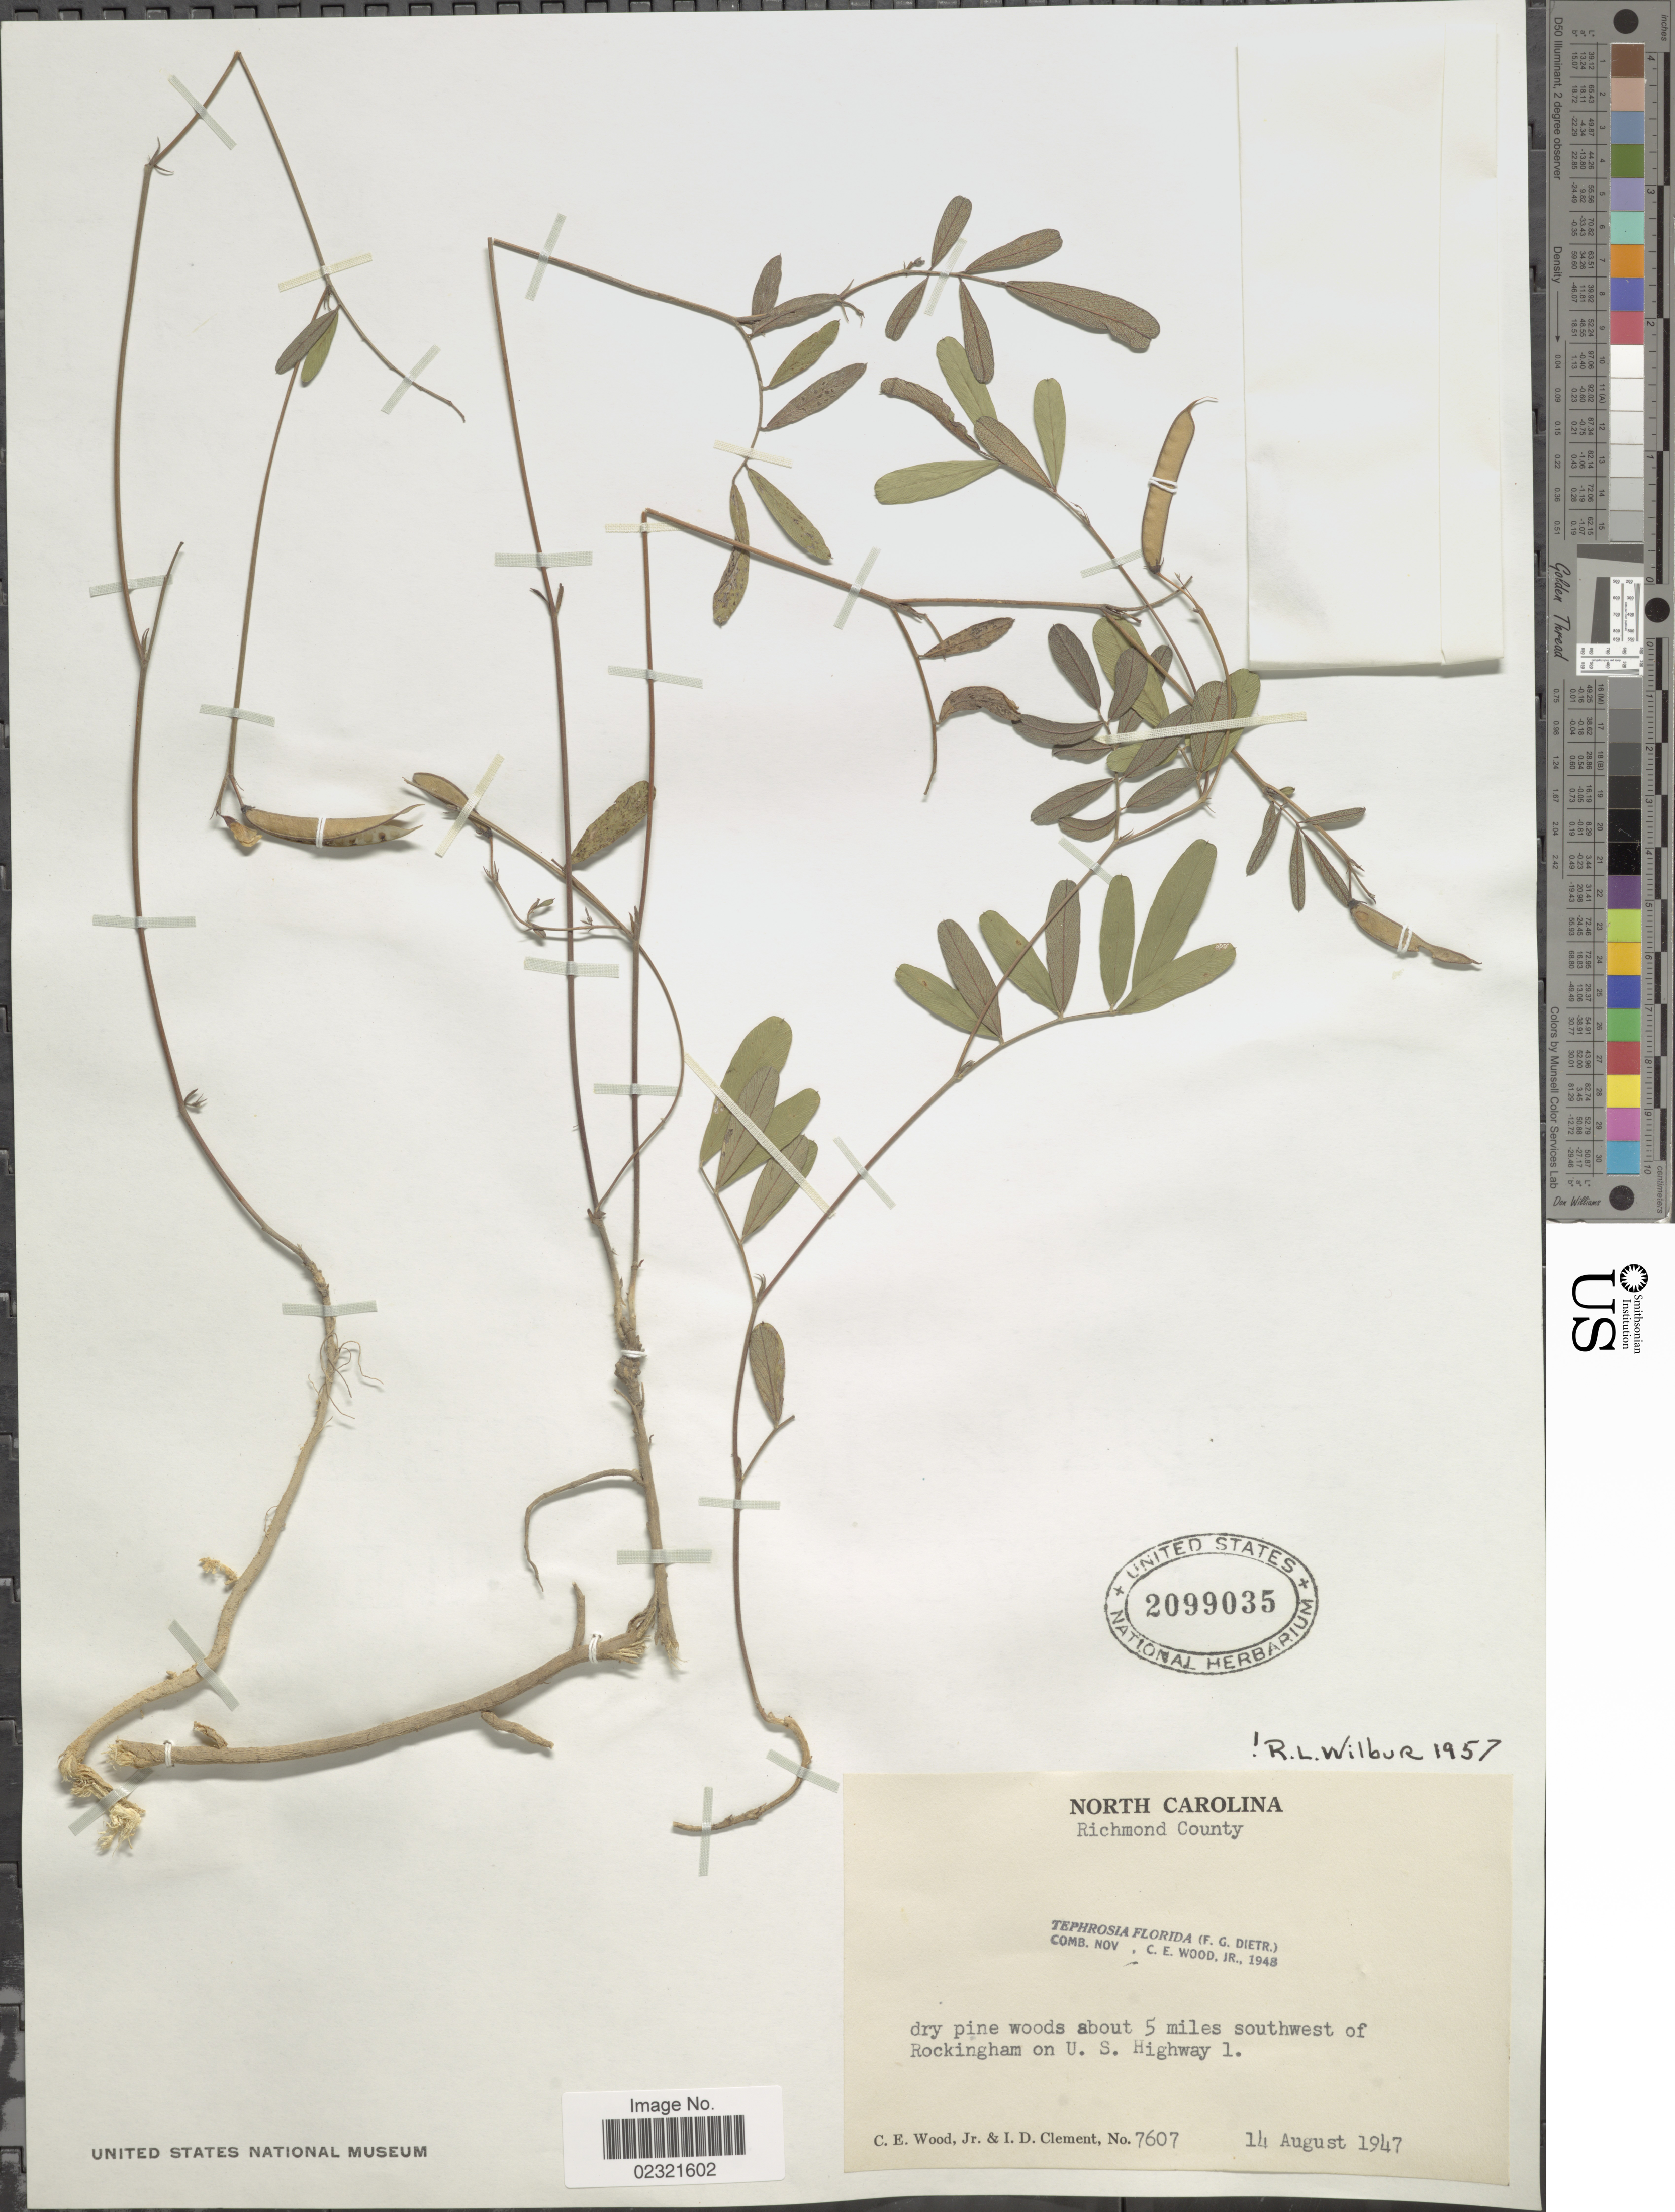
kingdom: Plantae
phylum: Tracheophyta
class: Magnoliopsida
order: Fabales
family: Fabaceae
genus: Tephrosia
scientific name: Tephrosia florida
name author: (Dietr.) C.E. Wood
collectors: C. Wood & I. Clement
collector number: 7607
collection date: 1947-08-14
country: United States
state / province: North Carolina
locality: Richmond County. About 5 miles southwest of Rockingham on U.S. Highway 1.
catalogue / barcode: US 2099035